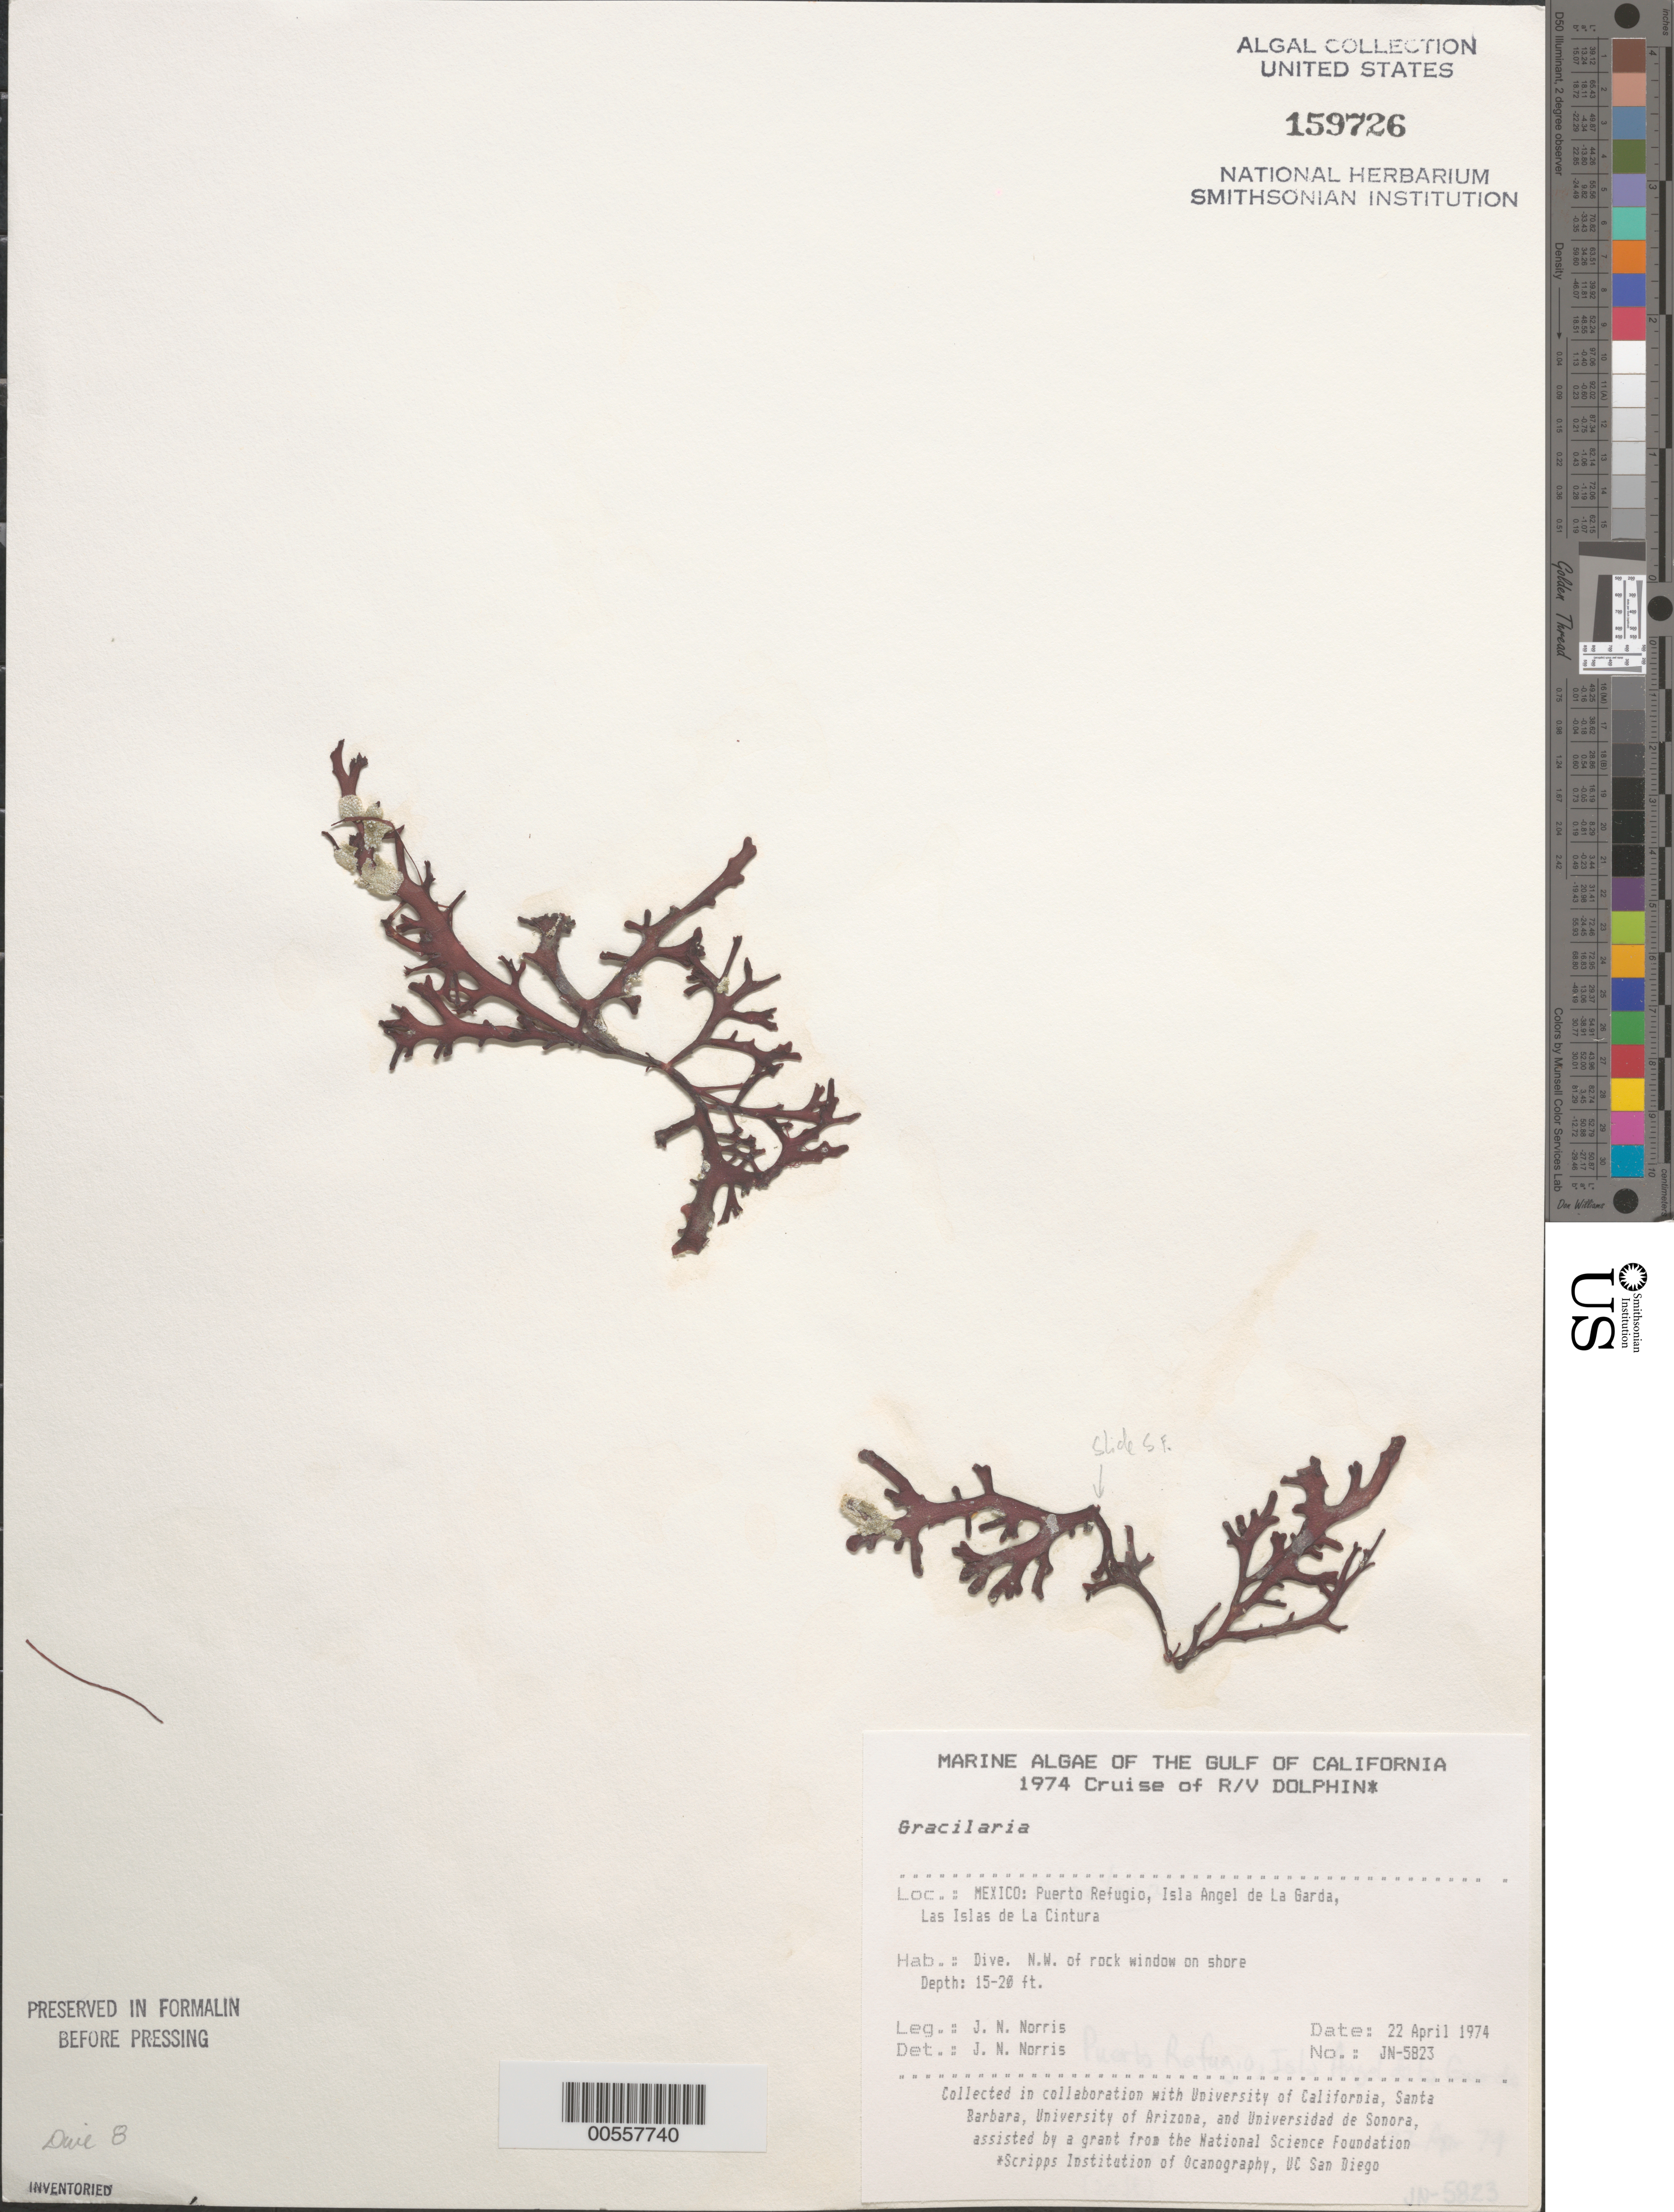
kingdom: Plantae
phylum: Rhodophyta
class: Florideophyceae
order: Gracilariales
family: Gracilariaceae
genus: Gracilaria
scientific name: Gracilaria sp.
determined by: Norris, James N.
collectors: J. N. Norris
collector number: JN-5823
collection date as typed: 22 Apr 1974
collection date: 1974-04-22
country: Mexico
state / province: Baja California Norte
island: Isla Angel de la Guarda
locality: Puerto Refugio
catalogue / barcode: US 159726